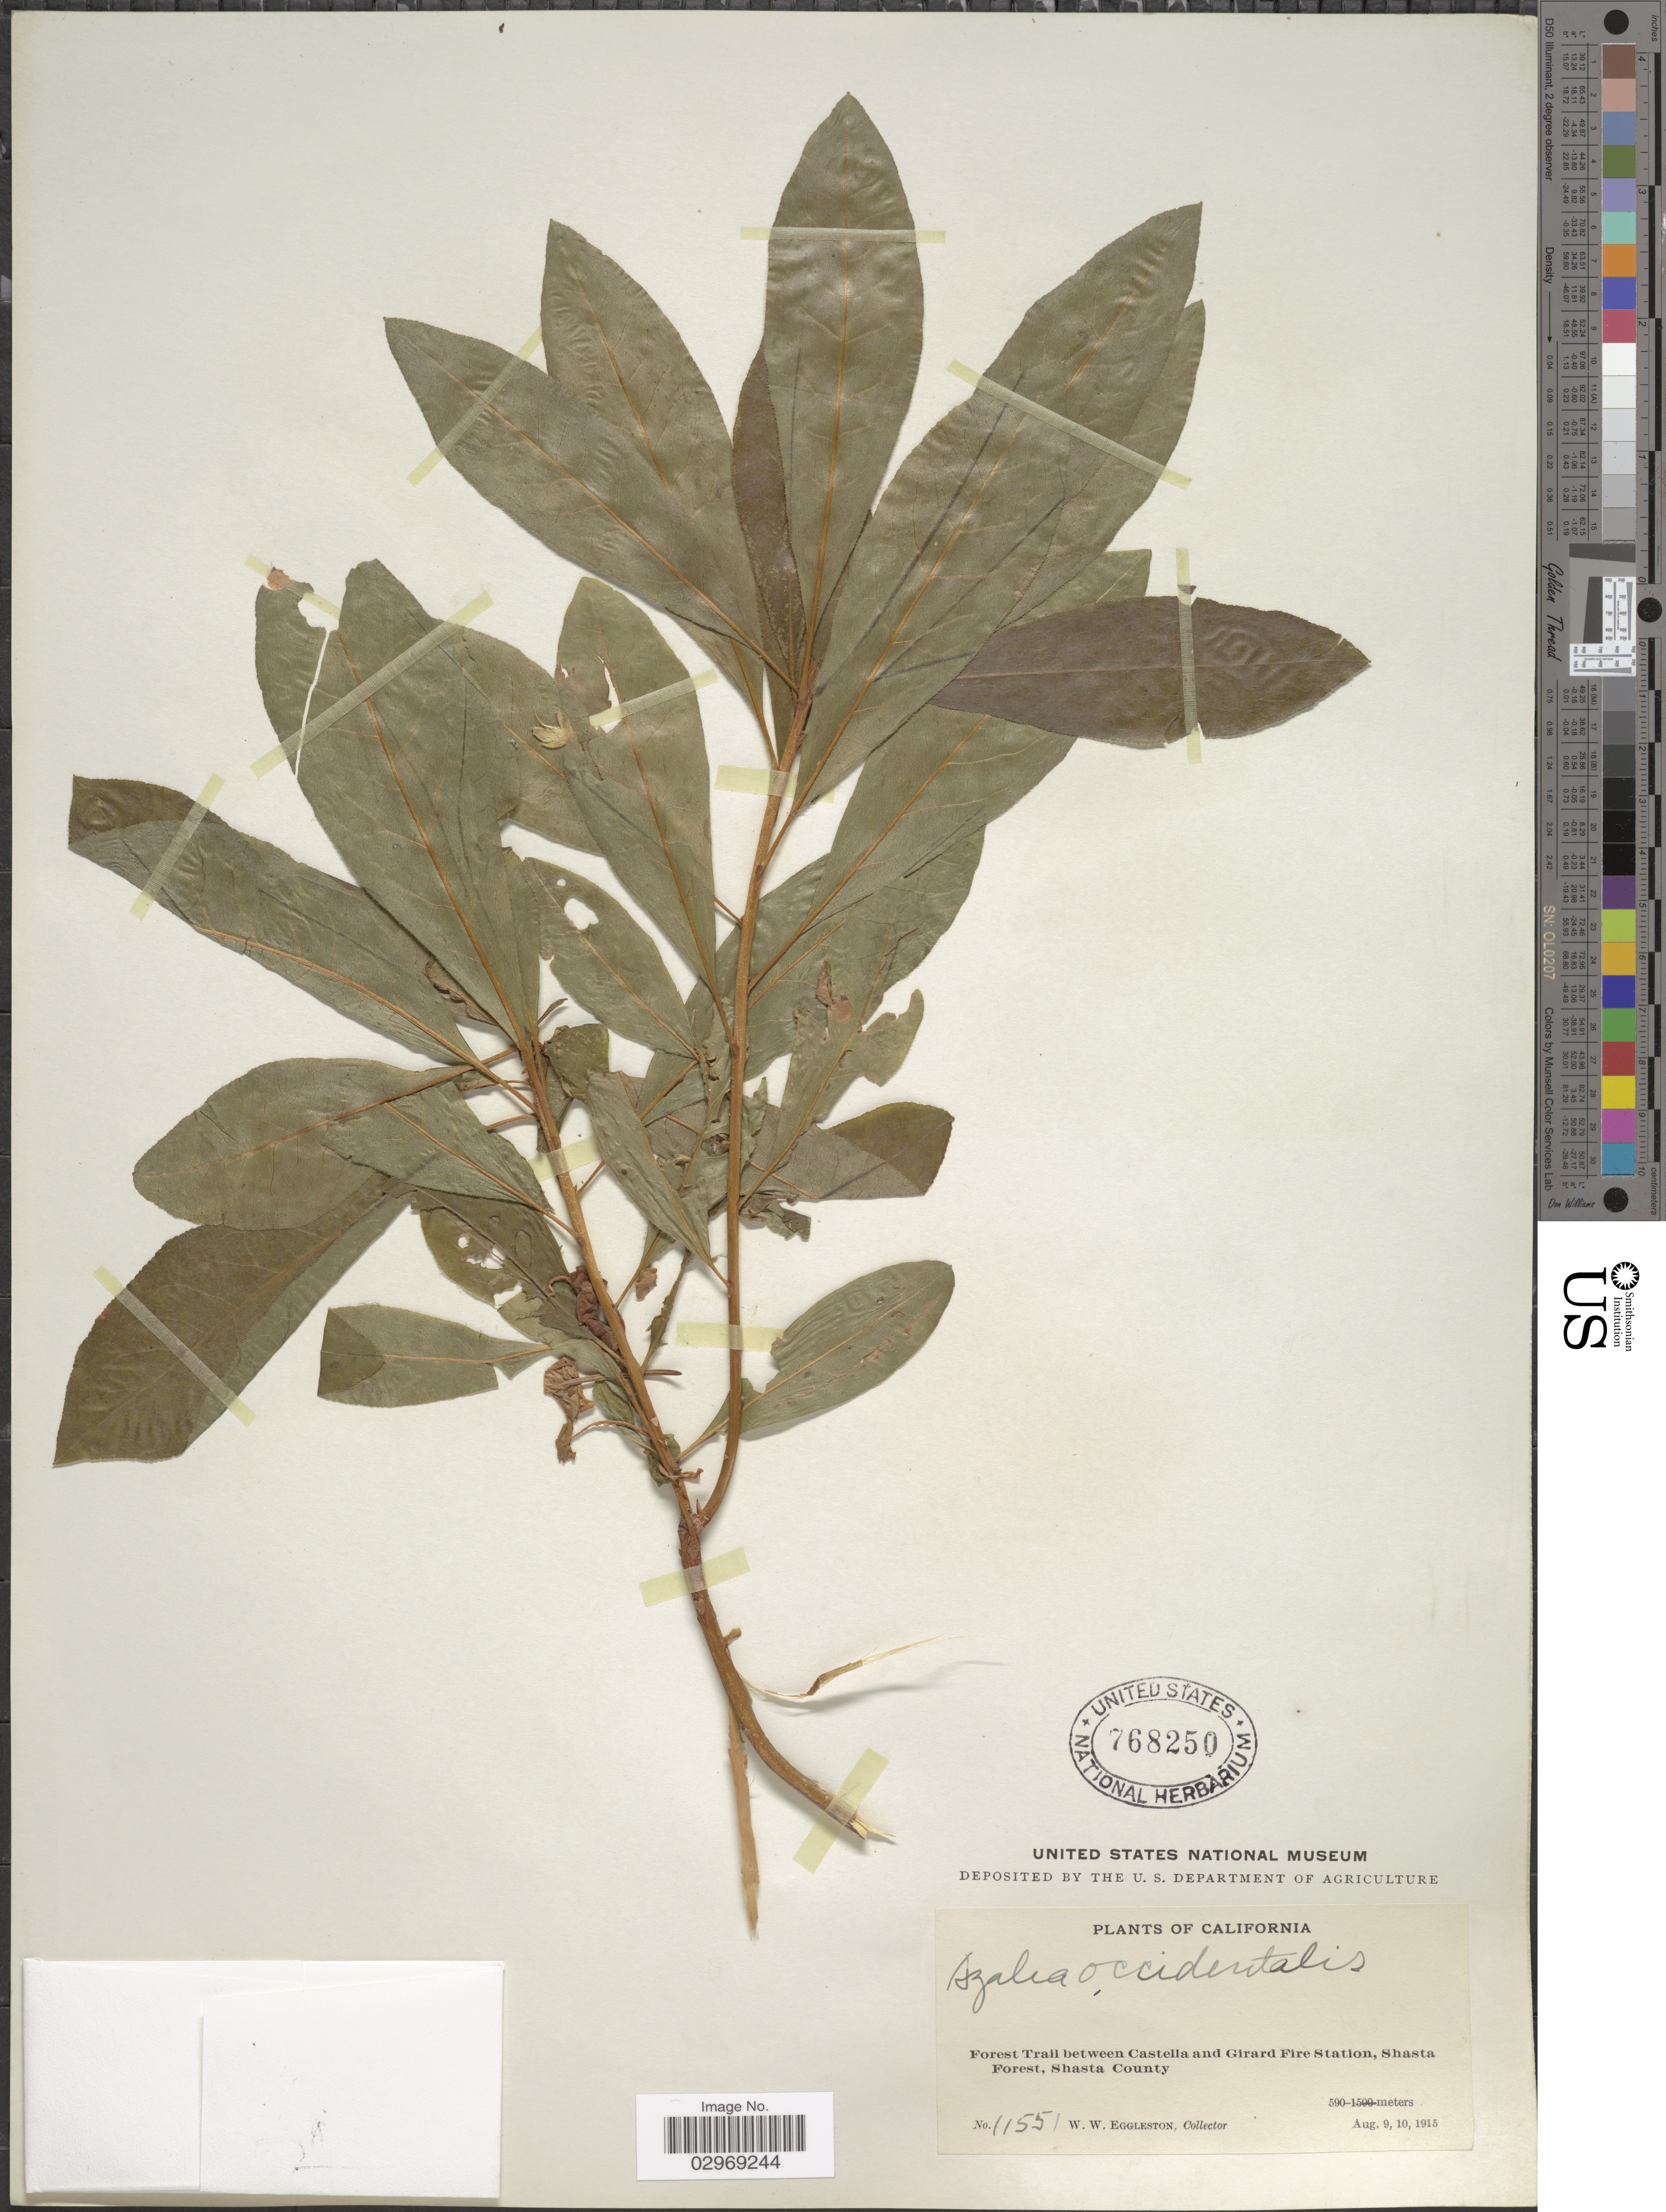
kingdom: Plantae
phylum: Tracheophyta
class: Magnoliopsida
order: Ericales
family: Ericaceae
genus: Rhododendron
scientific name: Rhododendron occidentale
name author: (Torr. & A. Gray) A. Gray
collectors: W. W. Eggleston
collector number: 11551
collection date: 1915-08-09/1915-08-10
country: United States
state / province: California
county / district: Shasta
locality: Forest Trail between Castella and Girard Fire Station, Shasta Forest, Shasta County.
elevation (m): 590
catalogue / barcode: US 768250